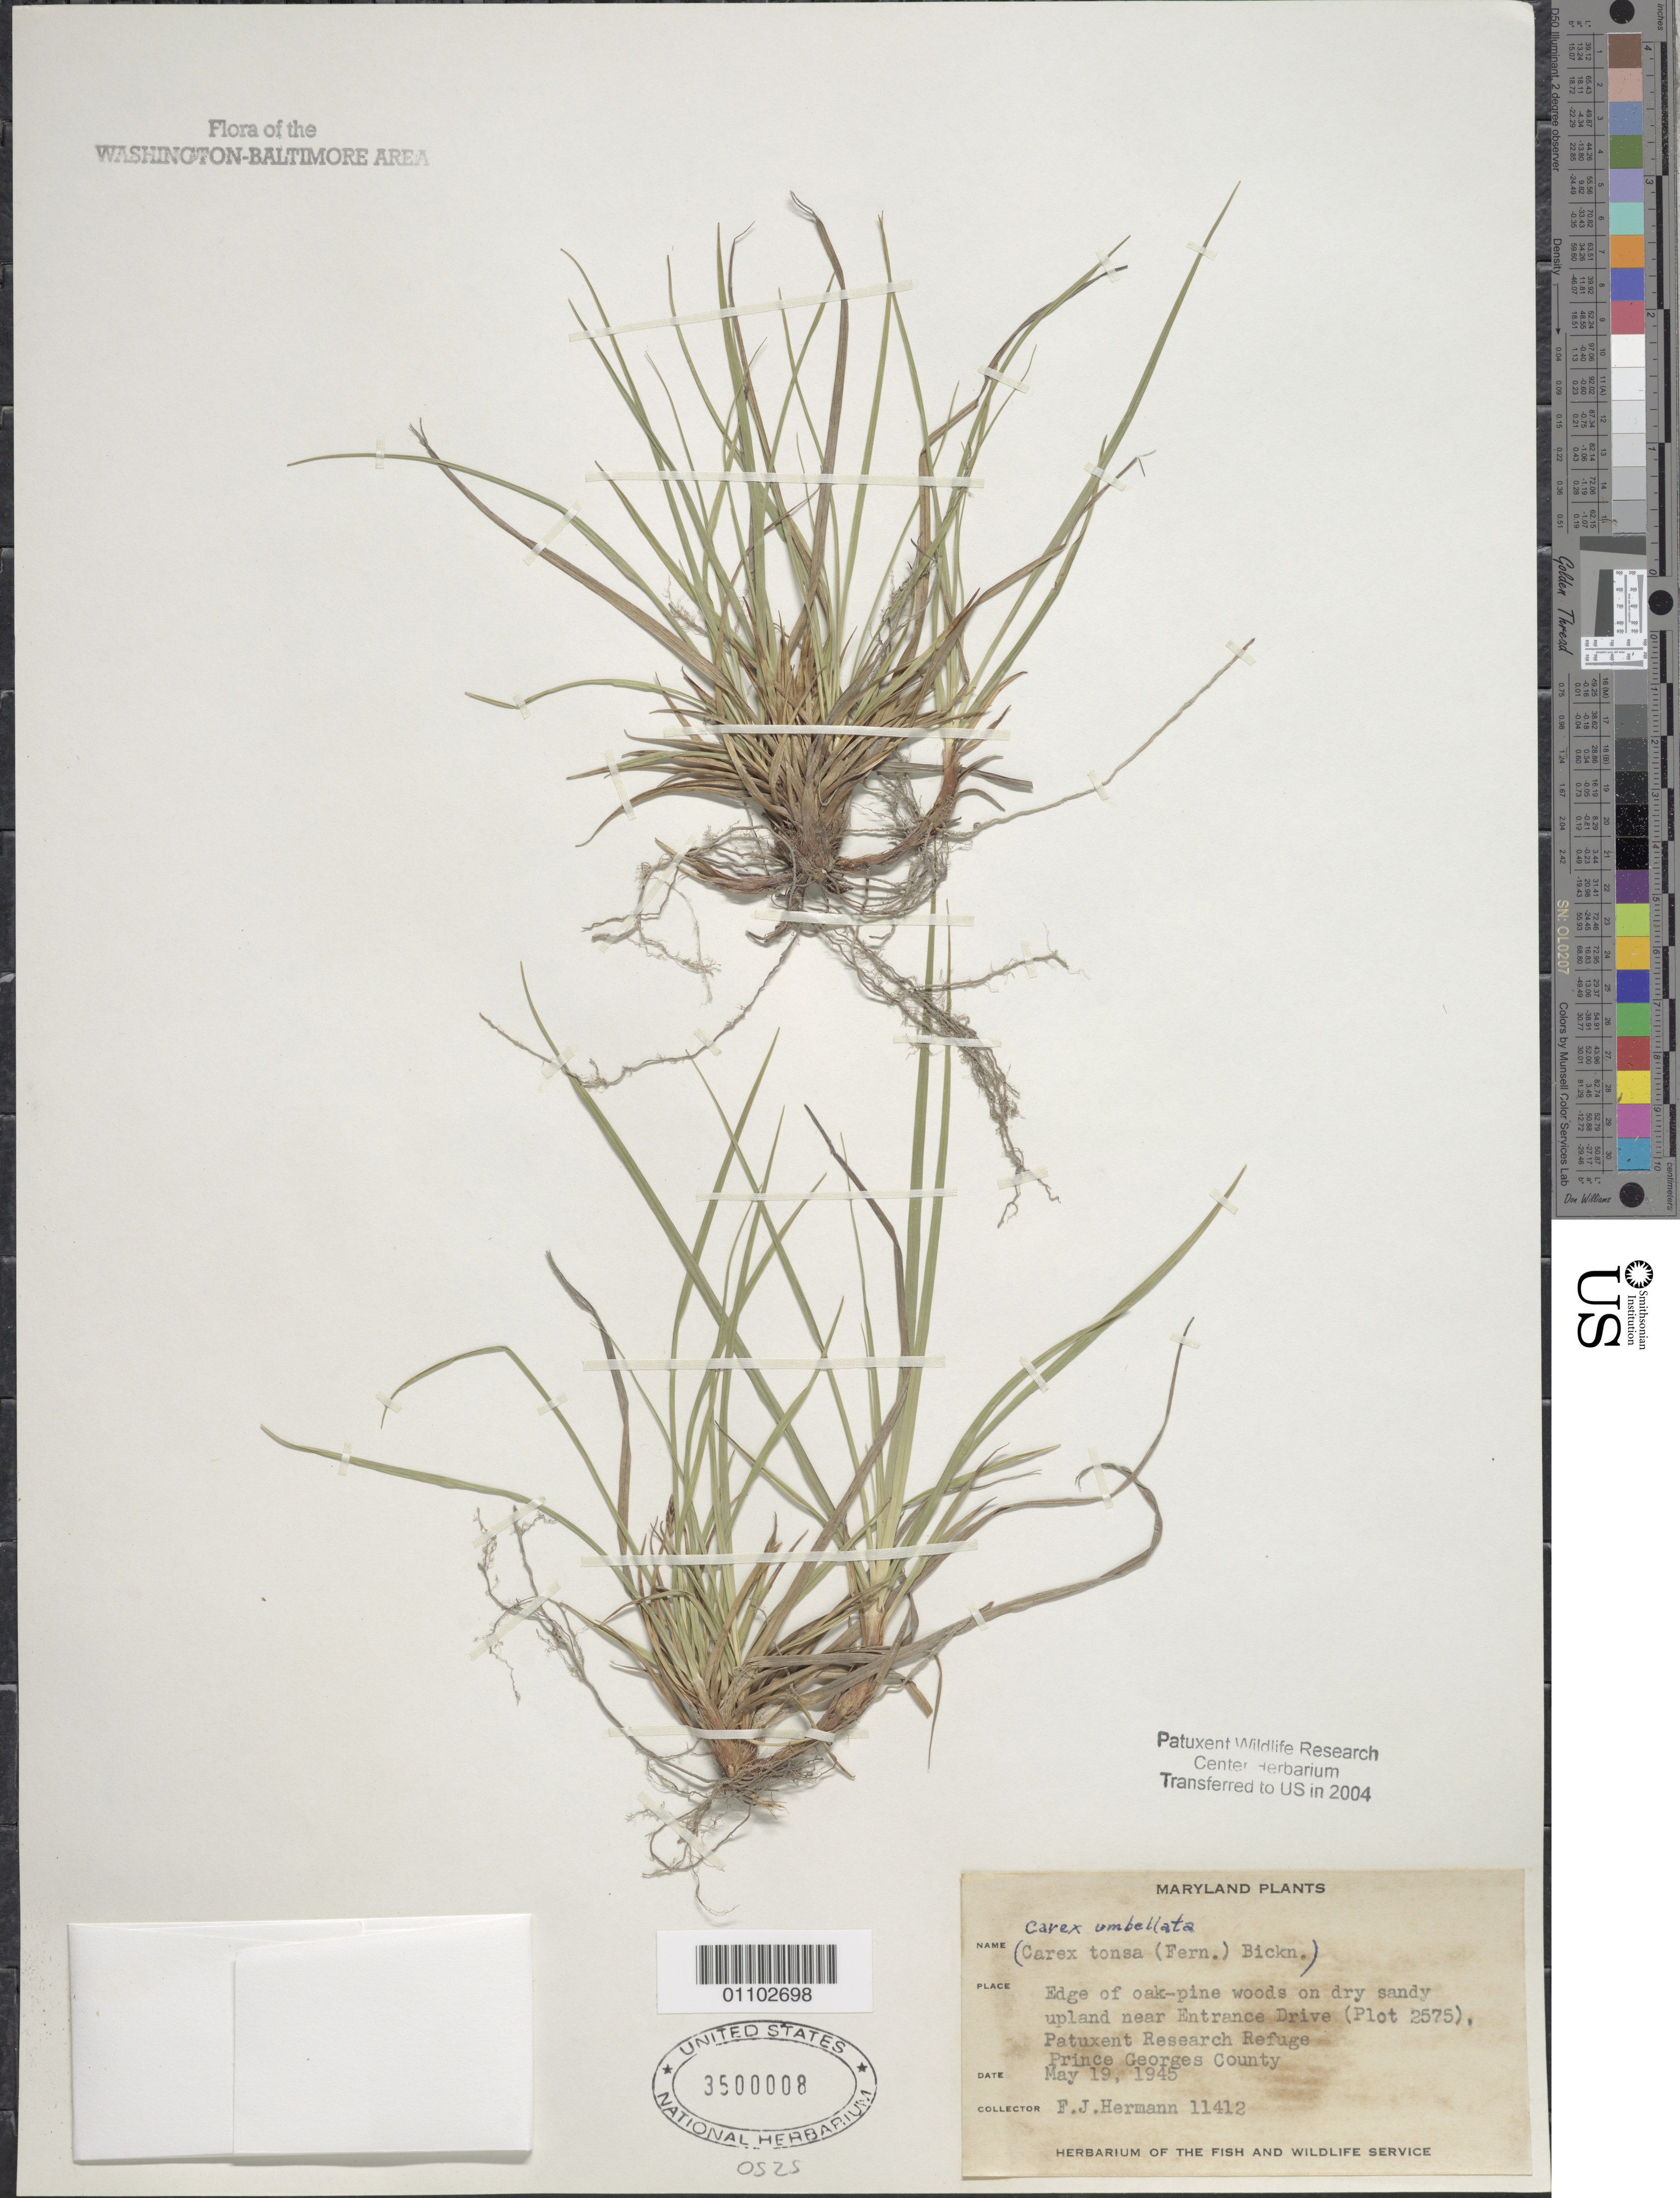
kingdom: Plantae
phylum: Tracheophyta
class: Liliopsida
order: Poales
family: Cyperaceae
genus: Carex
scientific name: Carex umbellata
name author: Schkuhr ex Willd.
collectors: F. J. Hermann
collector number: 11412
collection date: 1946-05-19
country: United States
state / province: Maryland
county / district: Prince George's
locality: Near Entrance Drive (Plot 2575), Patuxent Research Refuge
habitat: Edge of oak-pine woods on dry sandy upland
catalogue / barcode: US 3500008